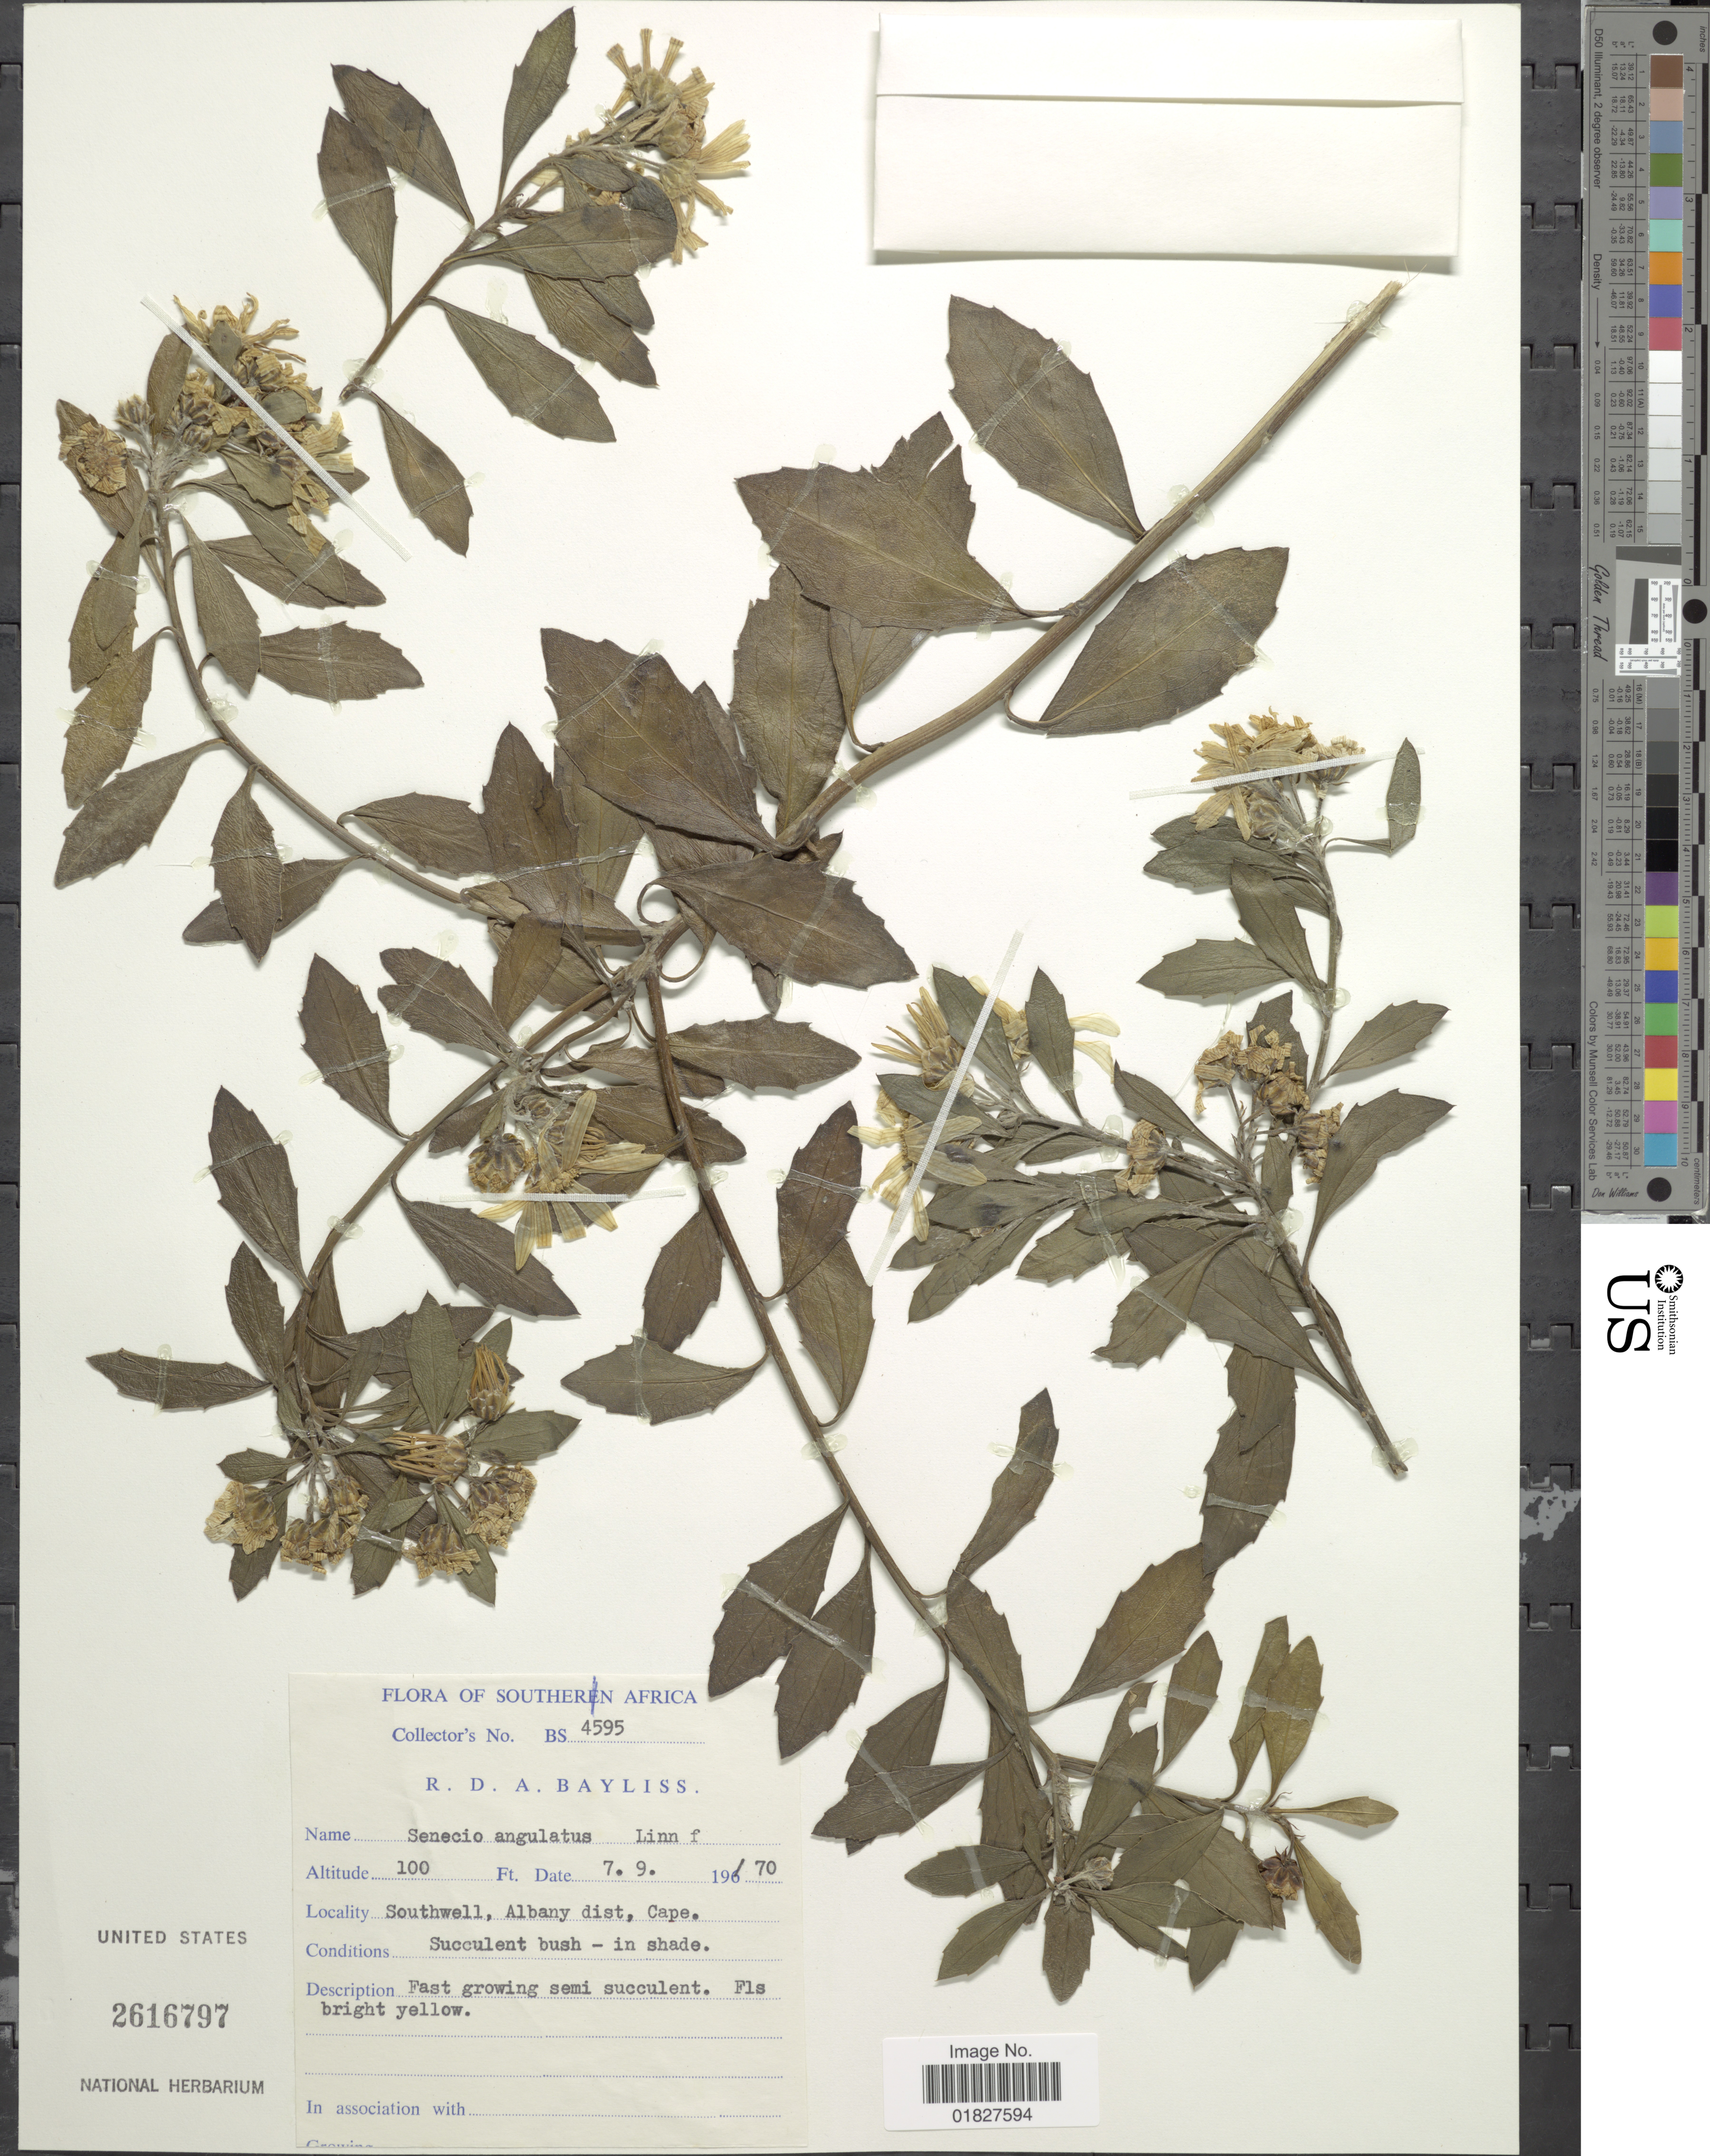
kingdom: Plantae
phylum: Tracheophyta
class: Magnoliopsida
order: Asterales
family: Asteraceae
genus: Solanecio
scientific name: Solanecio angulatus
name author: (Vahl) C. Jeffrey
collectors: R. Bayliss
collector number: BS4595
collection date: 1970-09-07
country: South Africa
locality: Southwell, Albany Dist., Cape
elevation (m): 30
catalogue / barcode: US 2616797